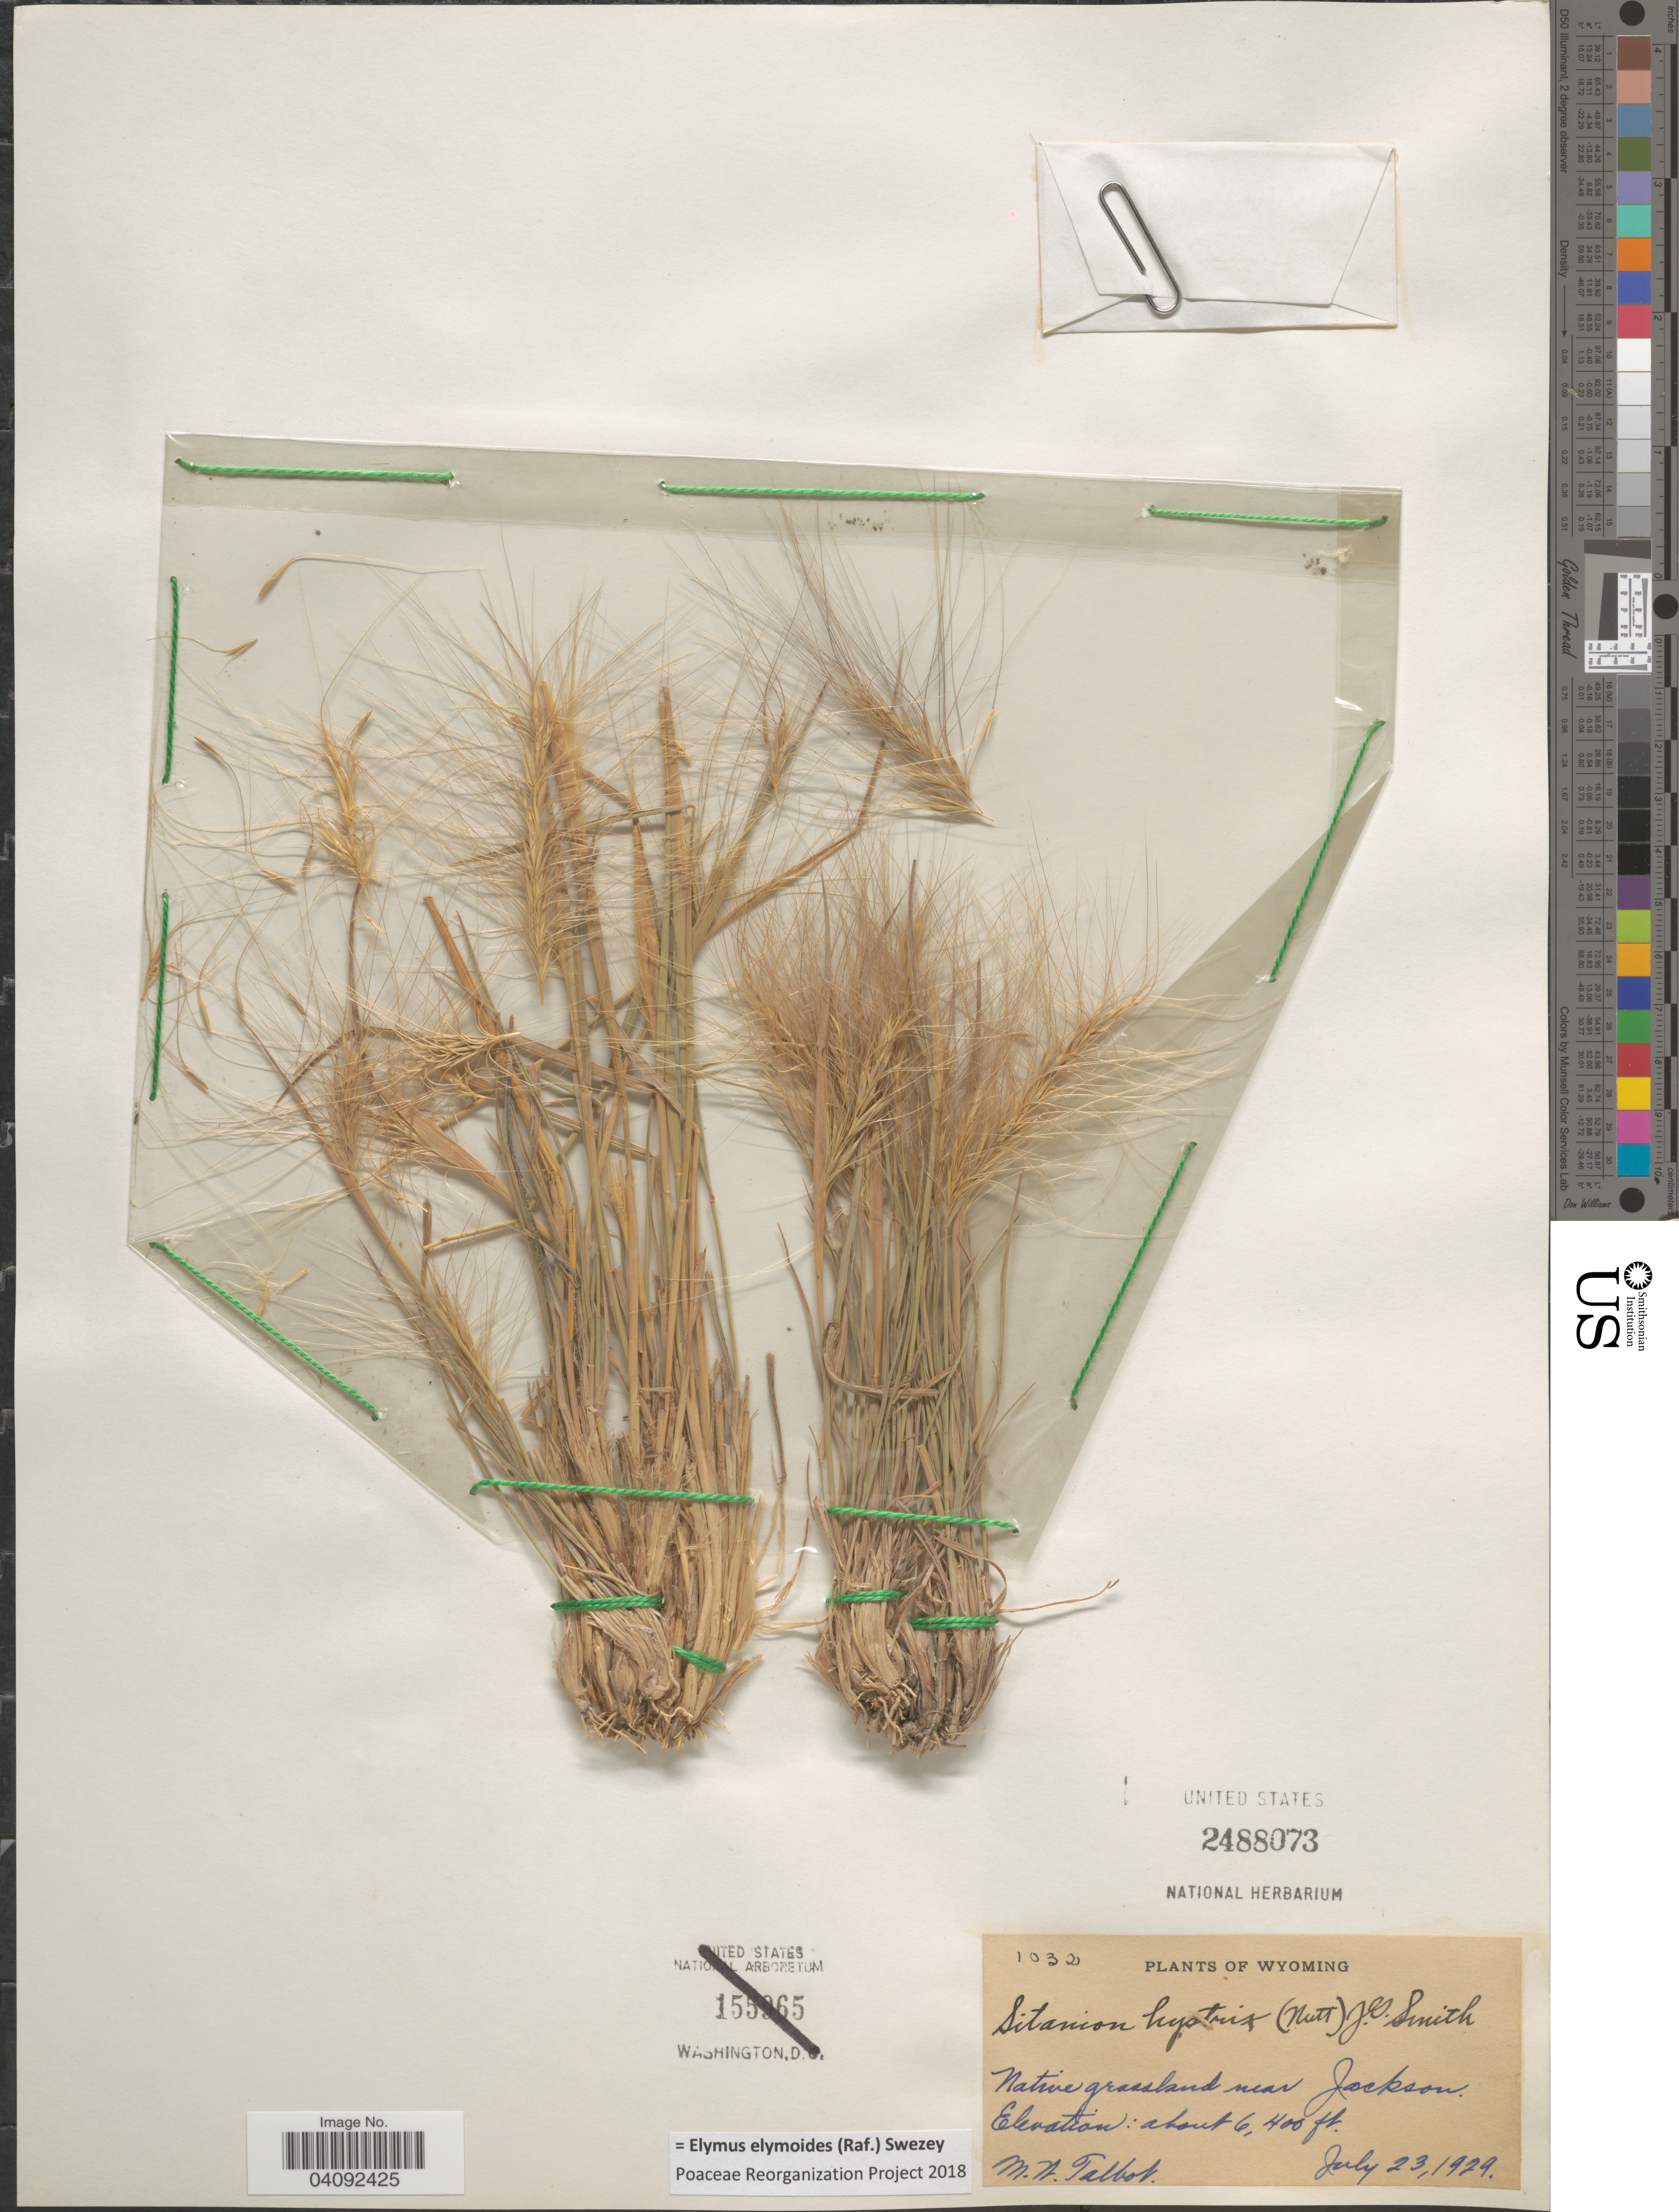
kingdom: Plantae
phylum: Tracheophyta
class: Liliopsida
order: Poales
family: Poaceae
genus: Elymus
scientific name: Elymus elymoides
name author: (Raf.) Swezey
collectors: M. Talbot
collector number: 1032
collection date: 1929-07-23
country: United States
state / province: Wyoming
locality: Near Jackson.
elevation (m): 1951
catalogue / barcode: US 2488073